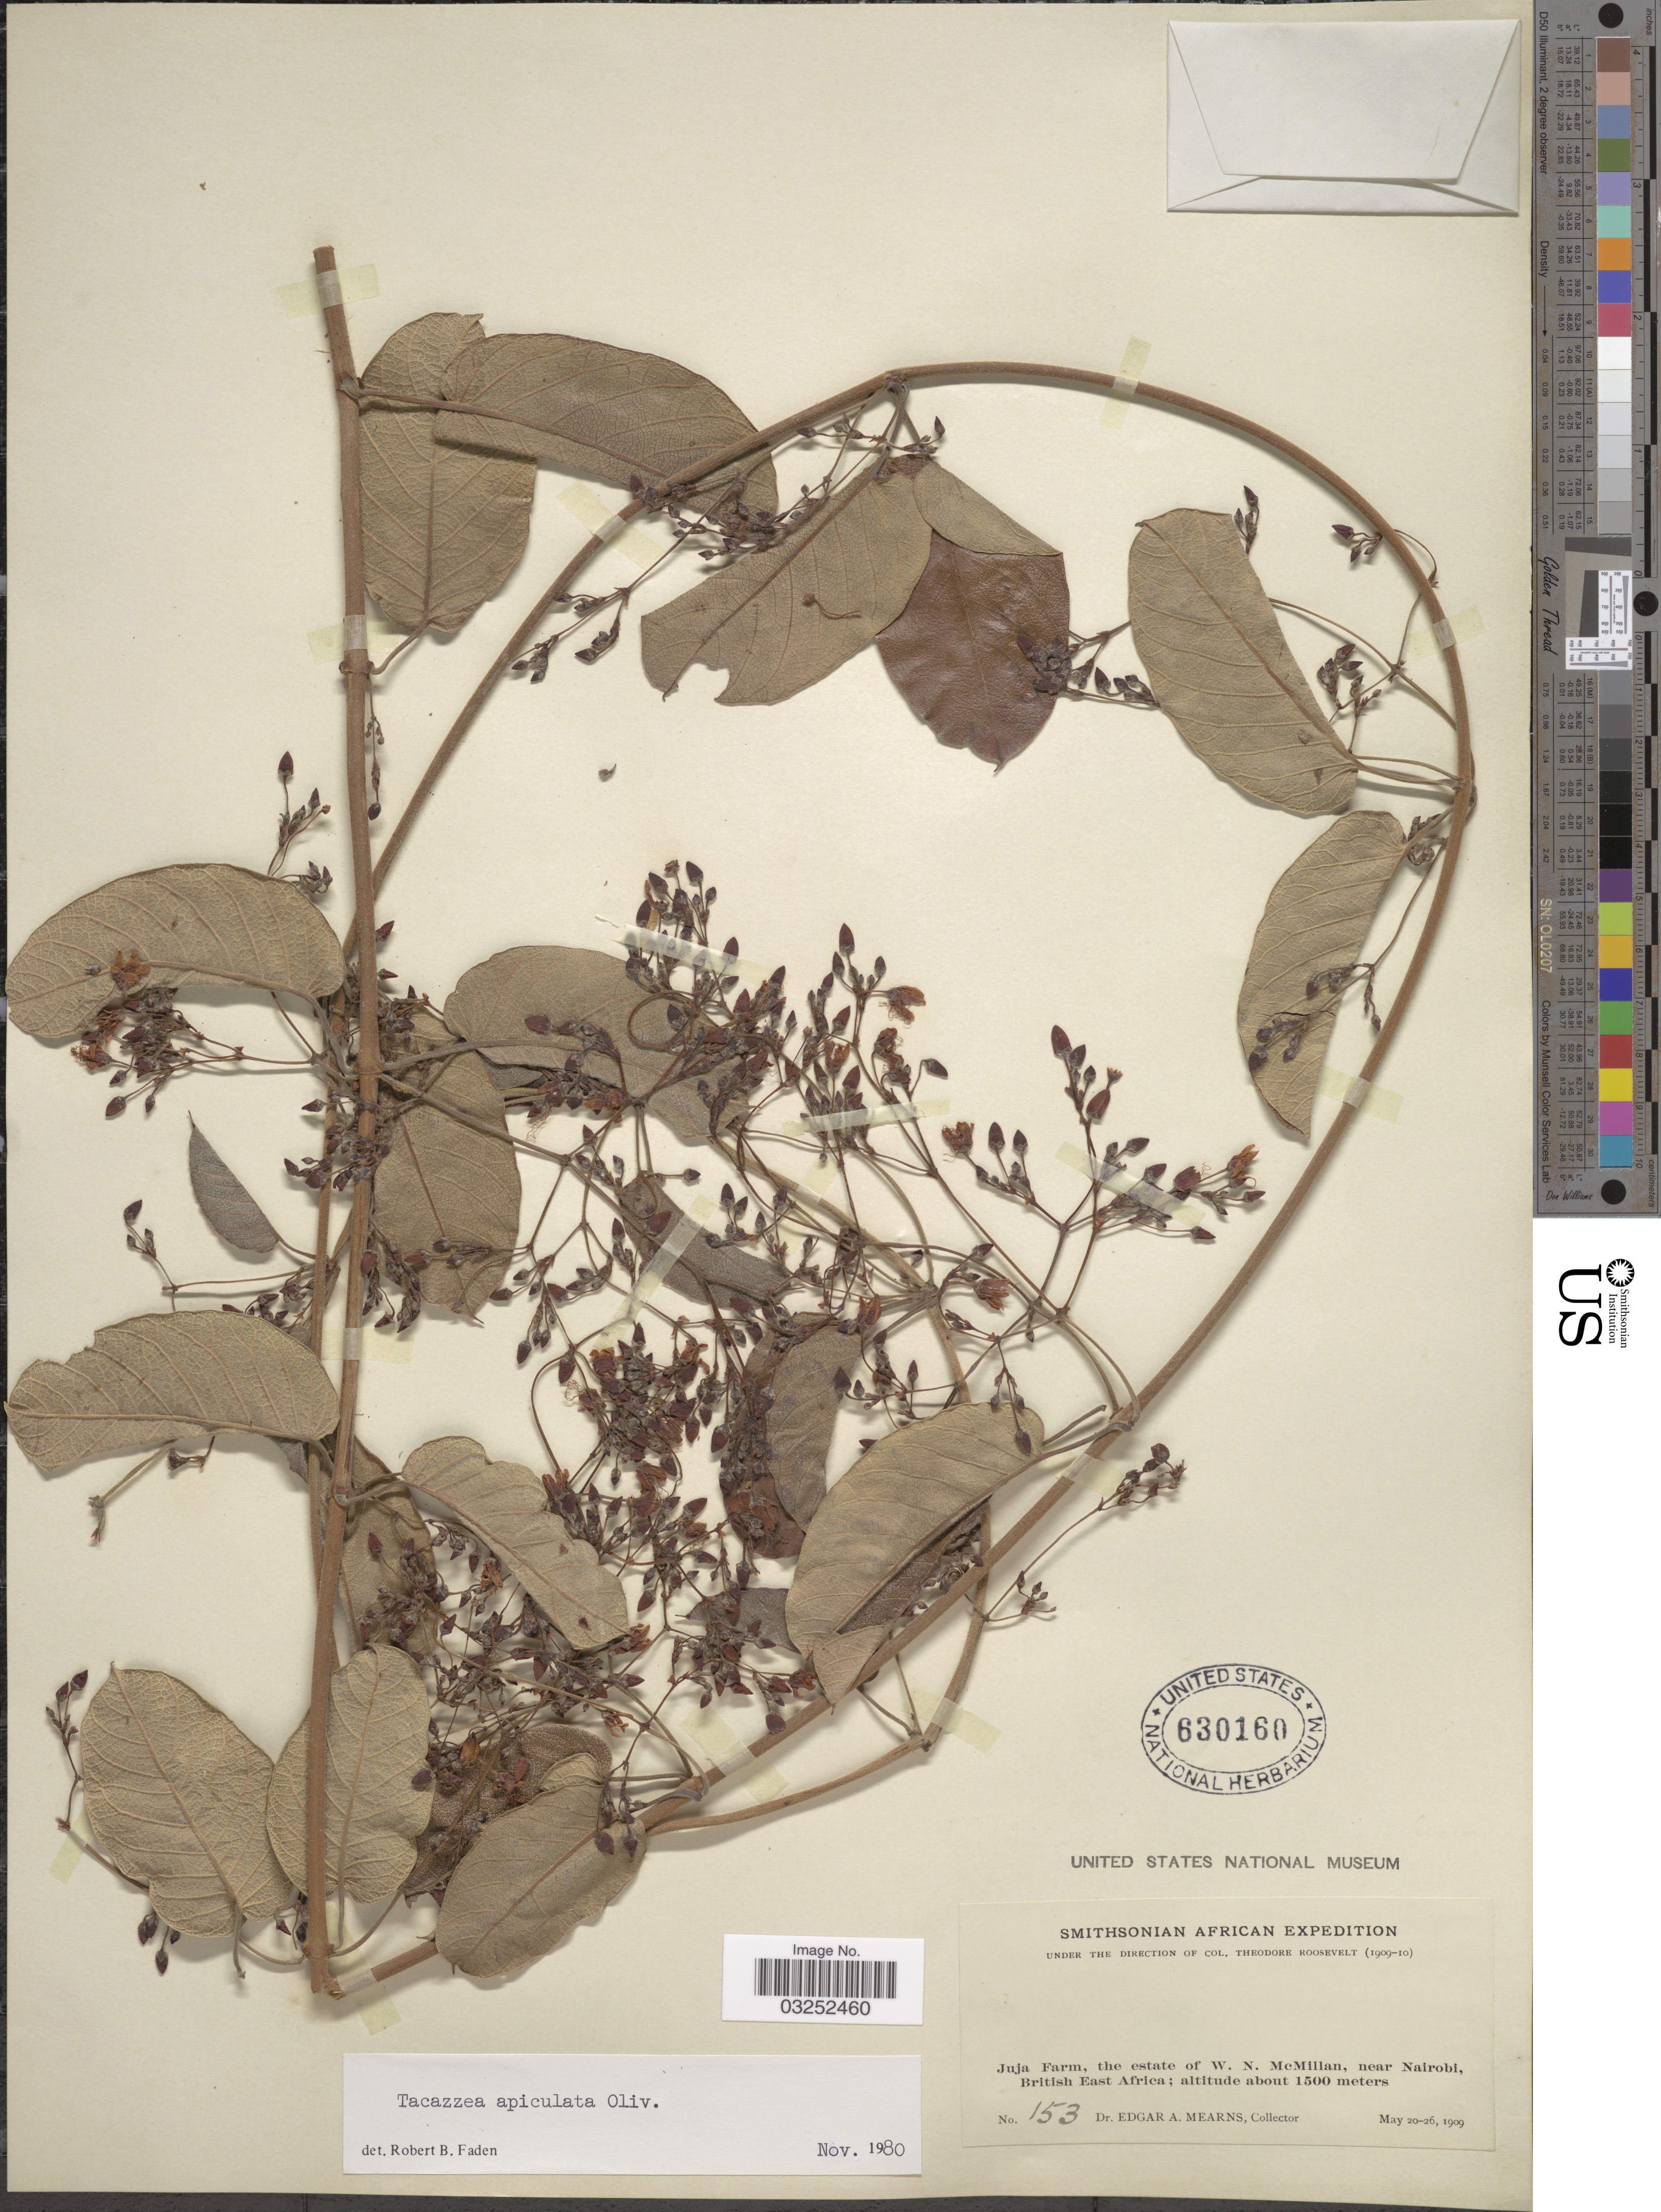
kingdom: Plantae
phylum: Tracheophyta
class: Magnoliopsida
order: Gentianales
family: Apocynaceae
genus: Tacazzea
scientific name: Tacazzea apiculata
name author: Oliv.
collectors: E. A. Mearns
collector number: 153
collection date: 1909-05-20/1909-05-26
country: Kenya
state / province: Nairobi Area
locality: Juja Farm, the estate of W. N. McMillan, near Nairobi, British East Africa.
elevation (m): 1500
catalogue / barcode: US 630160